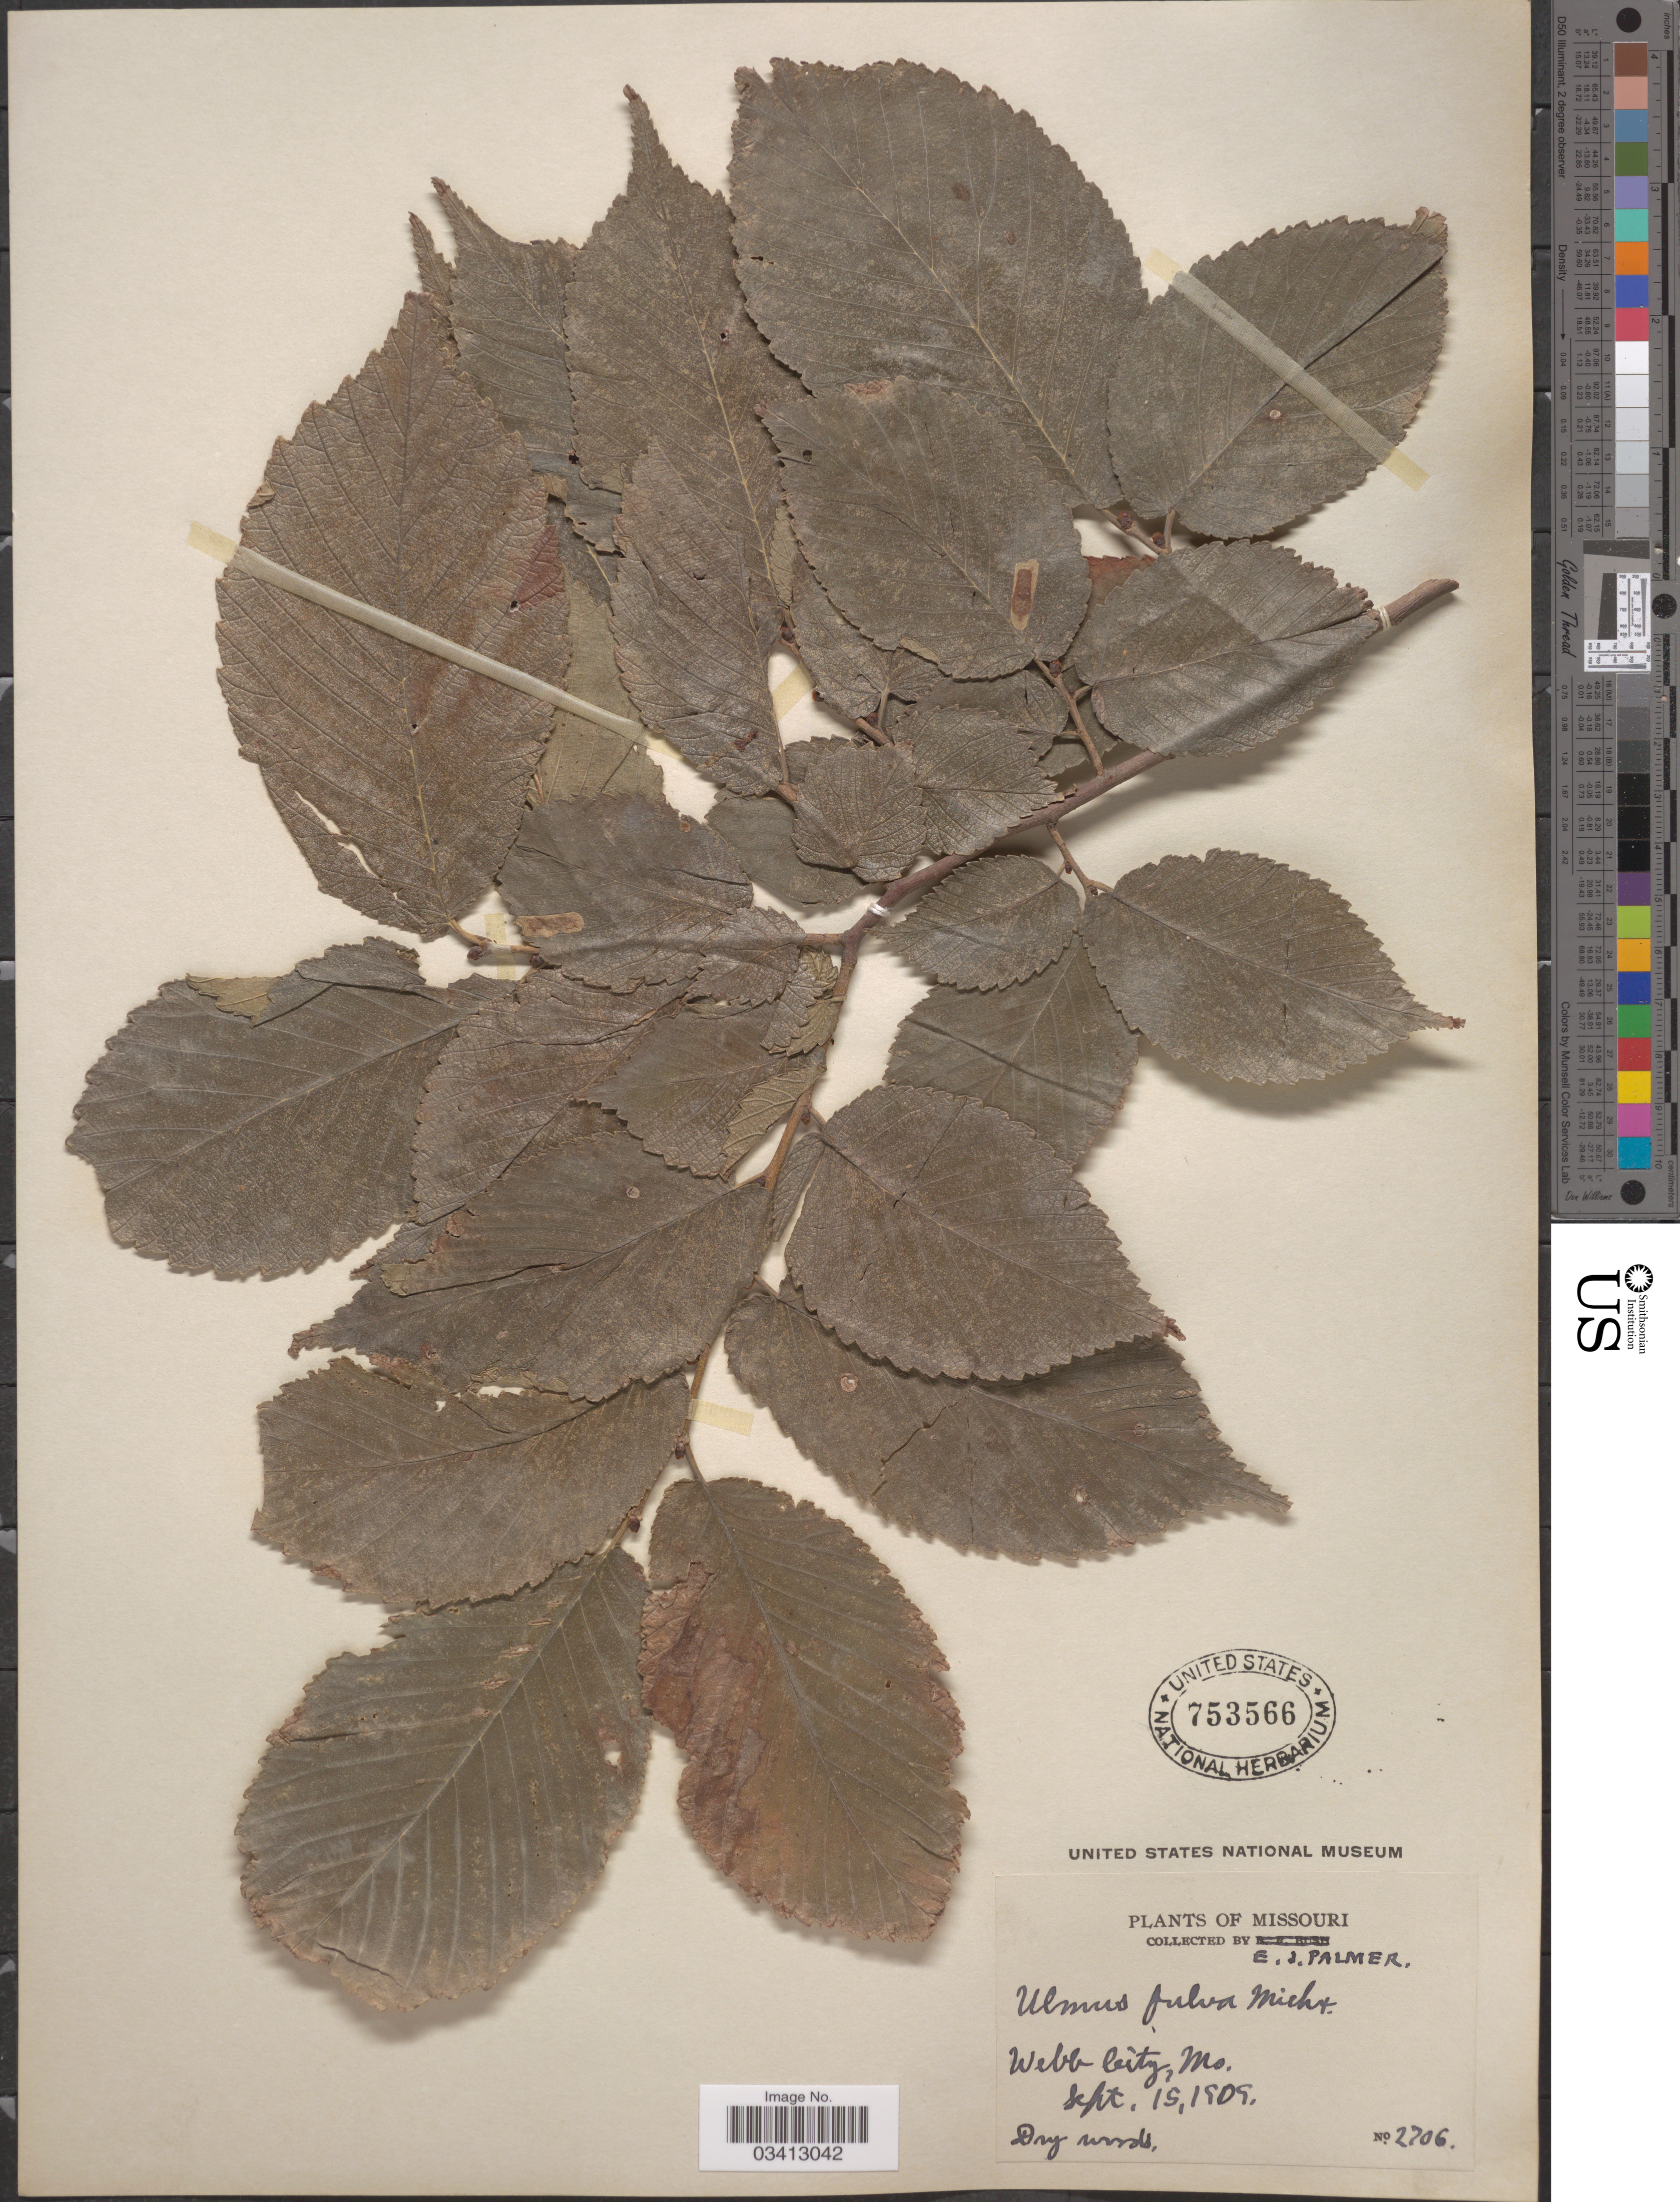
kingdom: Plantae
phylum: Tracheophyta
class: Magnoliopsida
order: Rosales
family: Ulmaceae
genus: Ulmus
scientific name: Ulmus rubra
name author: Muhl.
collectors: E. J. Palmer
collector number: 2706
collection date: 1909-09-15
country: United States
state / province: Missouri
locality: Webb City.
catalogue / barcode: US 753566